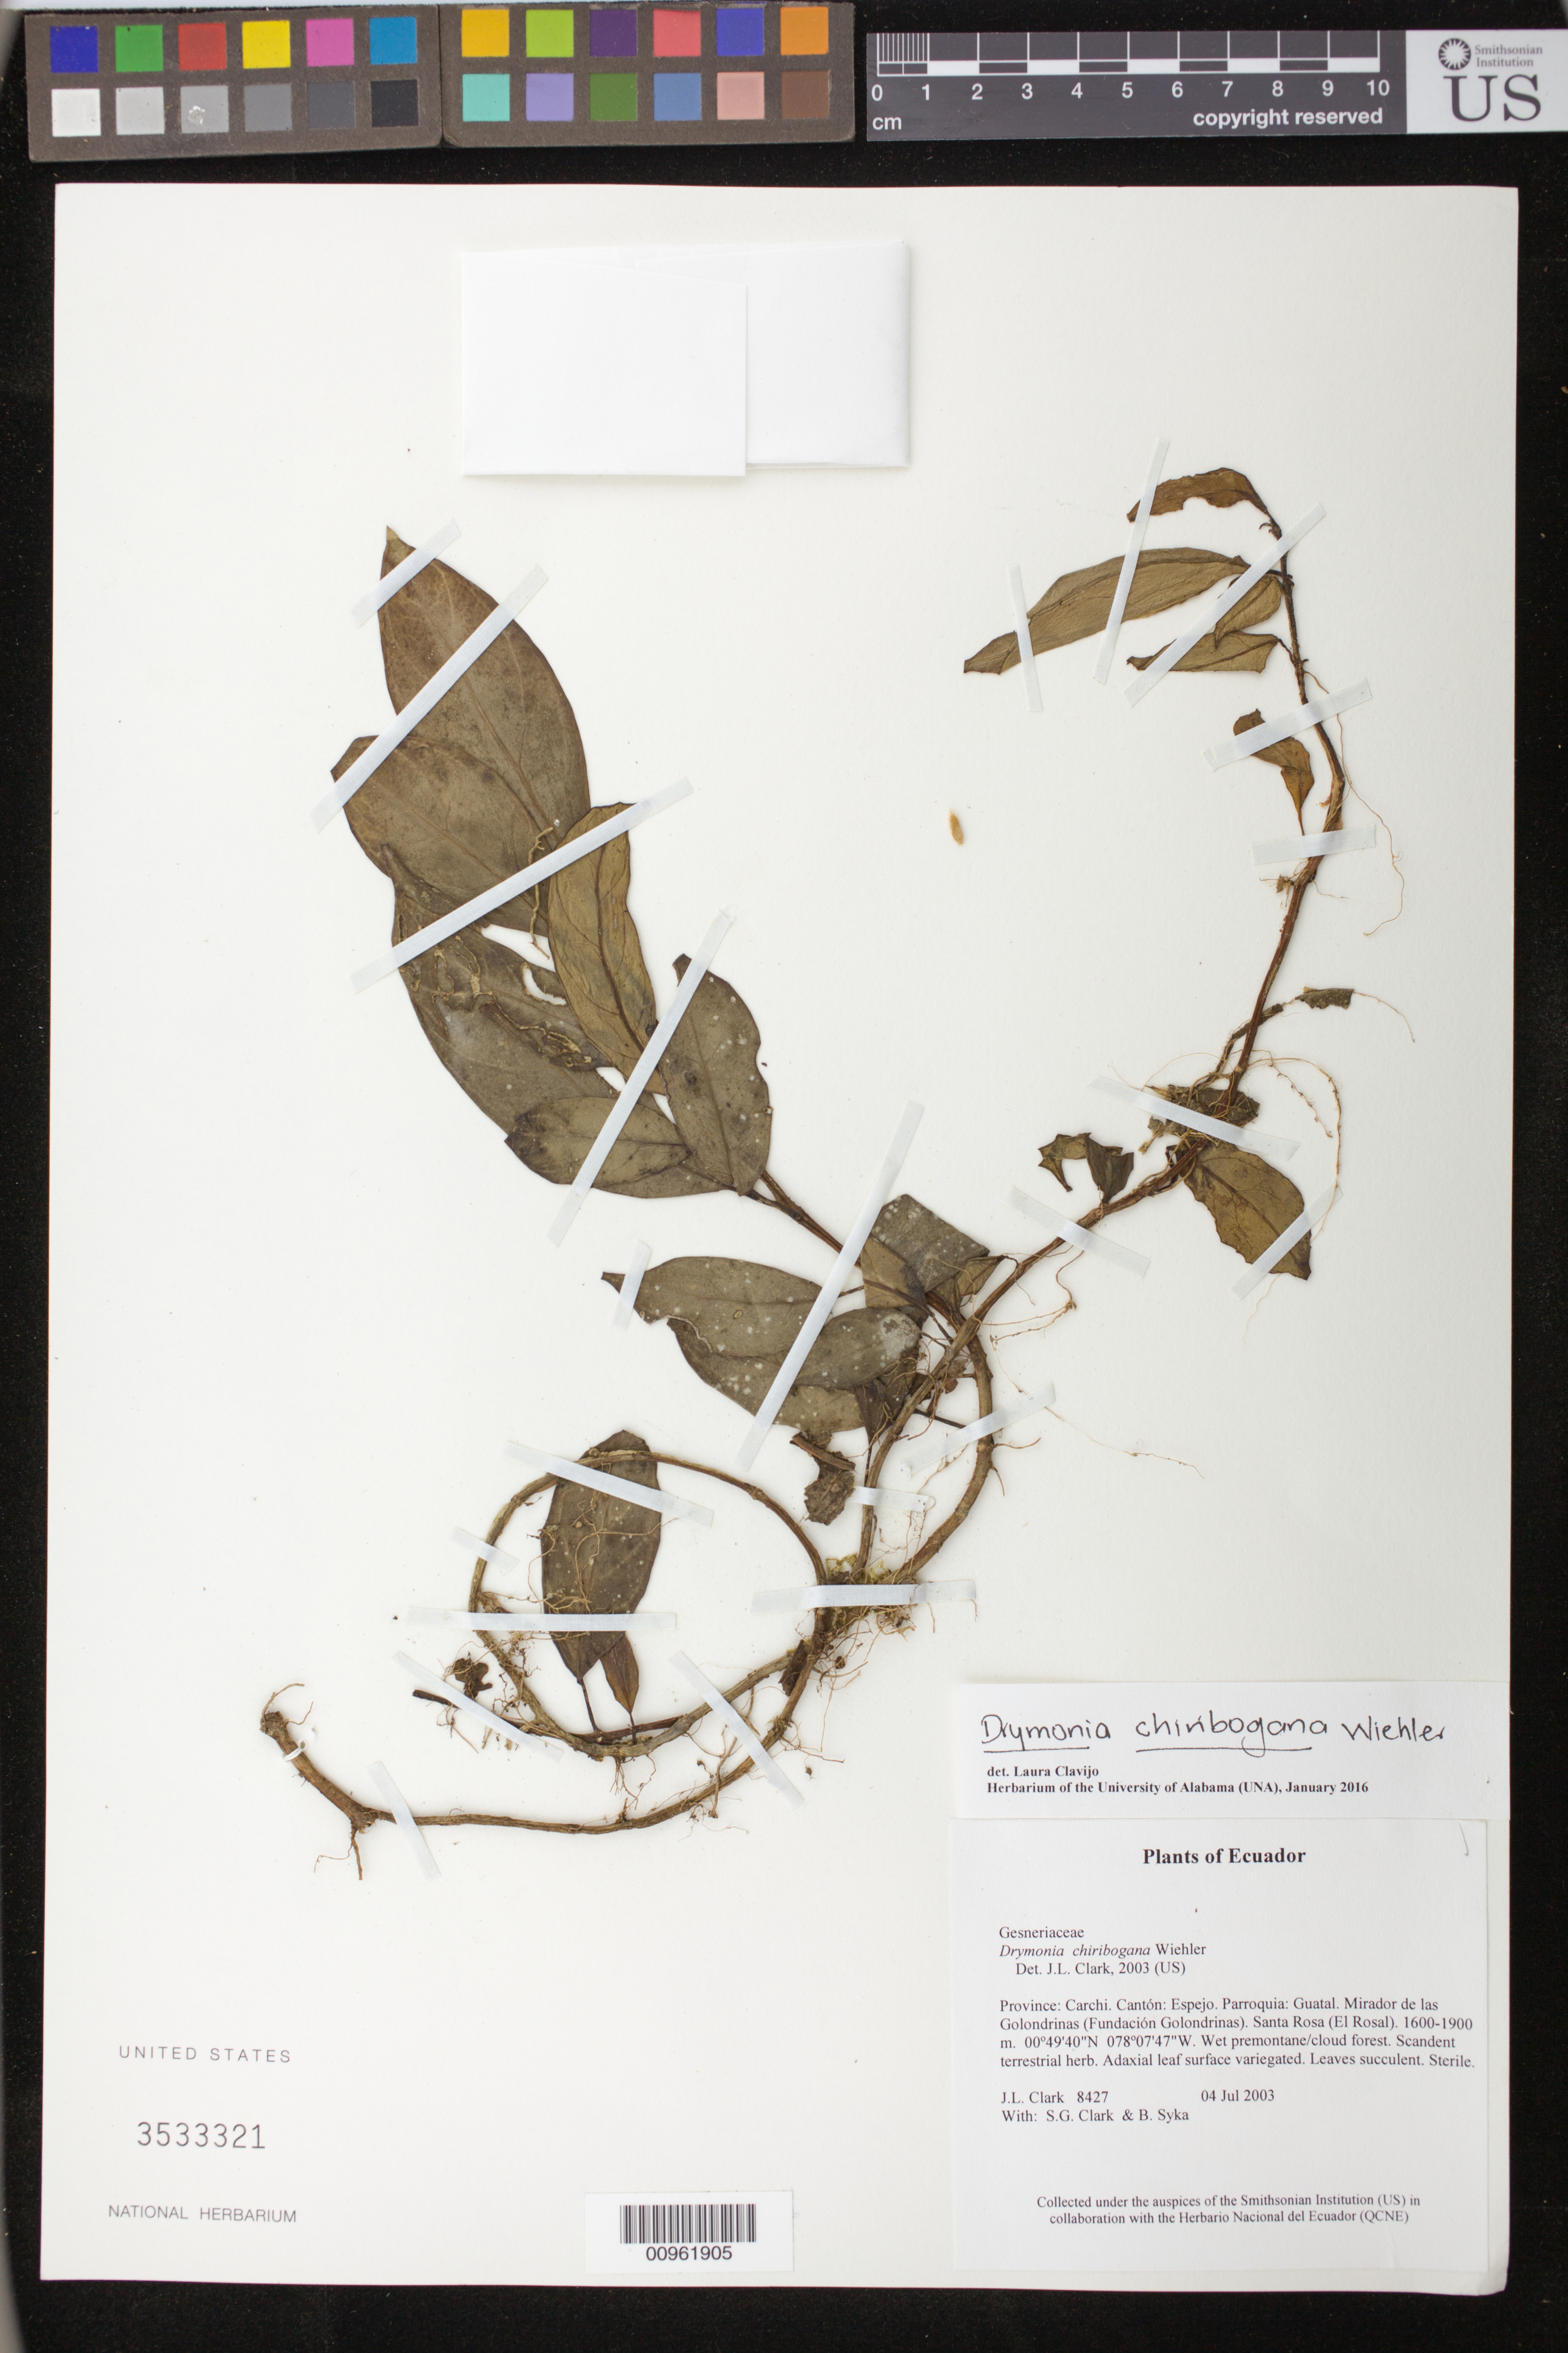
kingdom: Plantae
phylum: Tracheophyta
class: Magnoliopsida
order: Lamiales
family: Gesneriaceae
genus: Drymonia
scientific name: Drymonia chiribogana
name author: Wiehler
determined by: Clark, J. L., (SEL), The Marie Selby Botanical Garden (UNITED STATES)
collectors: J. L. Clark, S. G. Clark & B. Syka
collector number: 8427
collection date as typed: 04 Jul 2003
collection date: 2003-07-04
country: Ecuador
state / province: Carchi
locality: Espejo. Parroquia: Guatal. Mirador de las Golondrinas (Fundación Golondrinas). Santa Rosa (El Rosal).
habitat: Wet premontane/cloud forest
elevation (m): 1600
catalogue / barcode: US 3533321